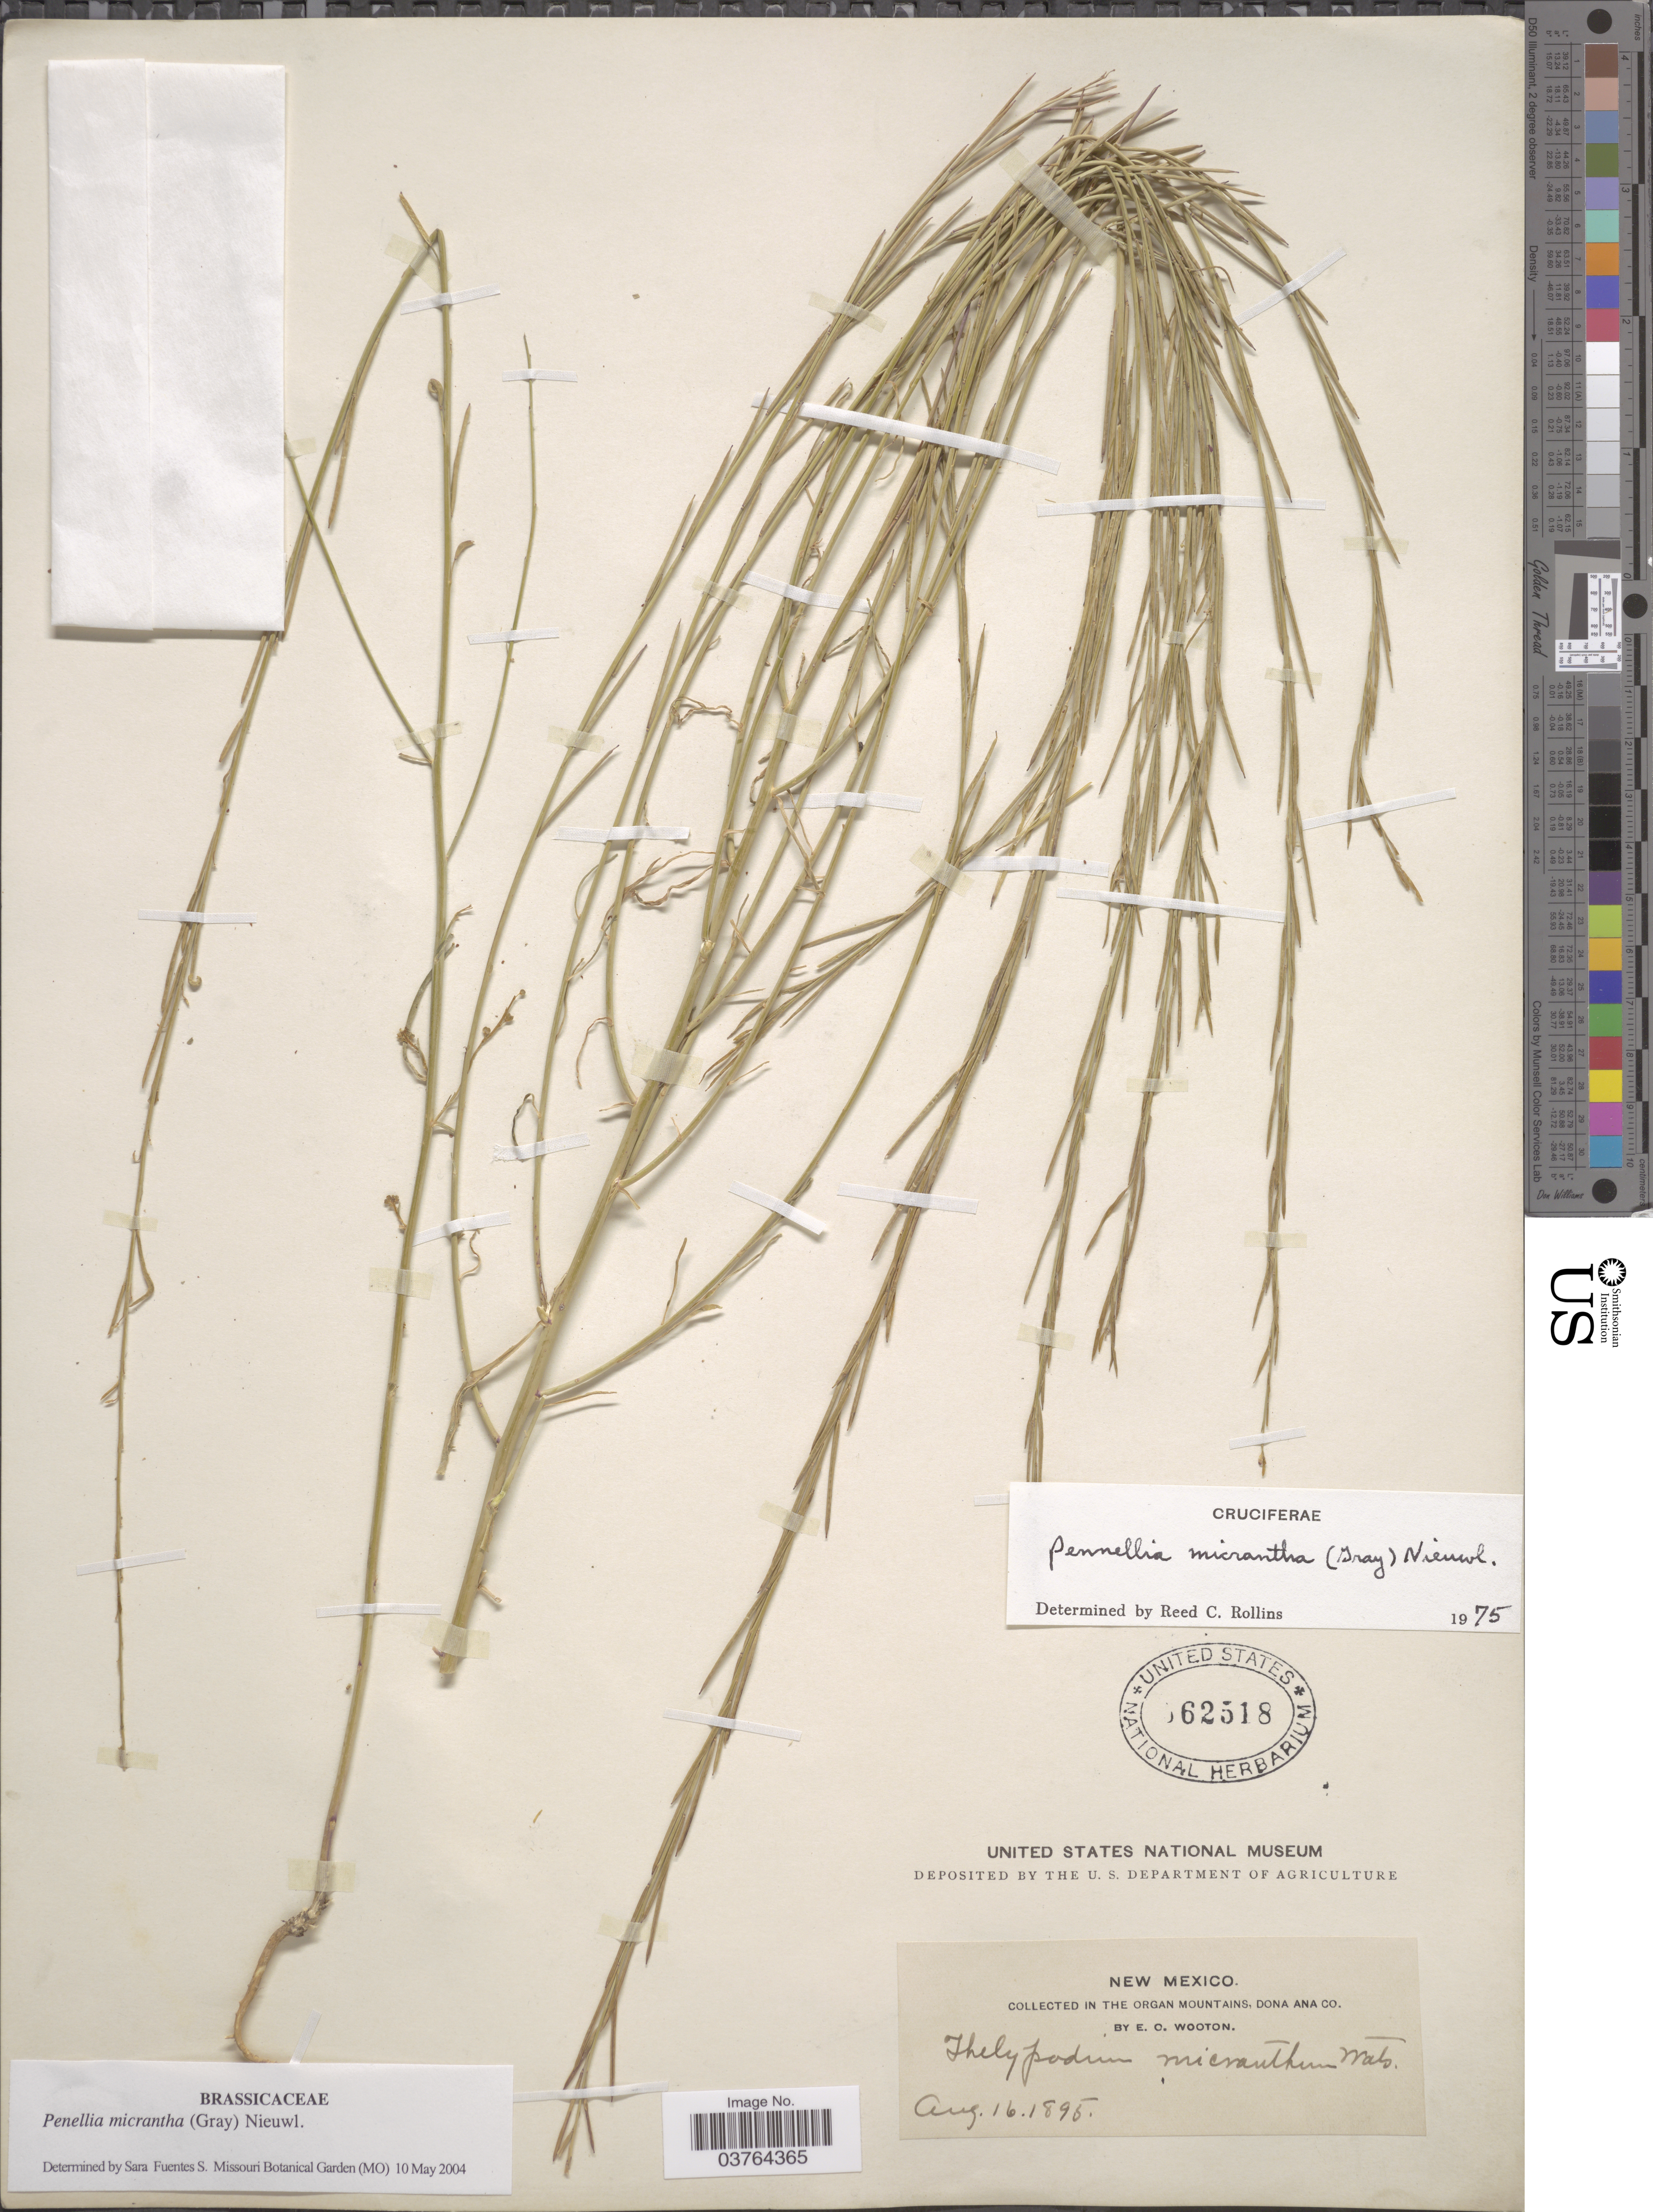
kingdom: Plantae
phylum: Tracheophyta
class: Magnoliopsida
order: Brassicales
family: Brassicaceae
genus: Pennellia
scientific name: Pennellia micrantha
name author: (A. Gray) Nieuwl.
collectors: E. O. Wooton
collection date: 1895-08-16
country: United States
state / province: New Mexico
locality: In the Organ Mountains, Dona Ana Co.